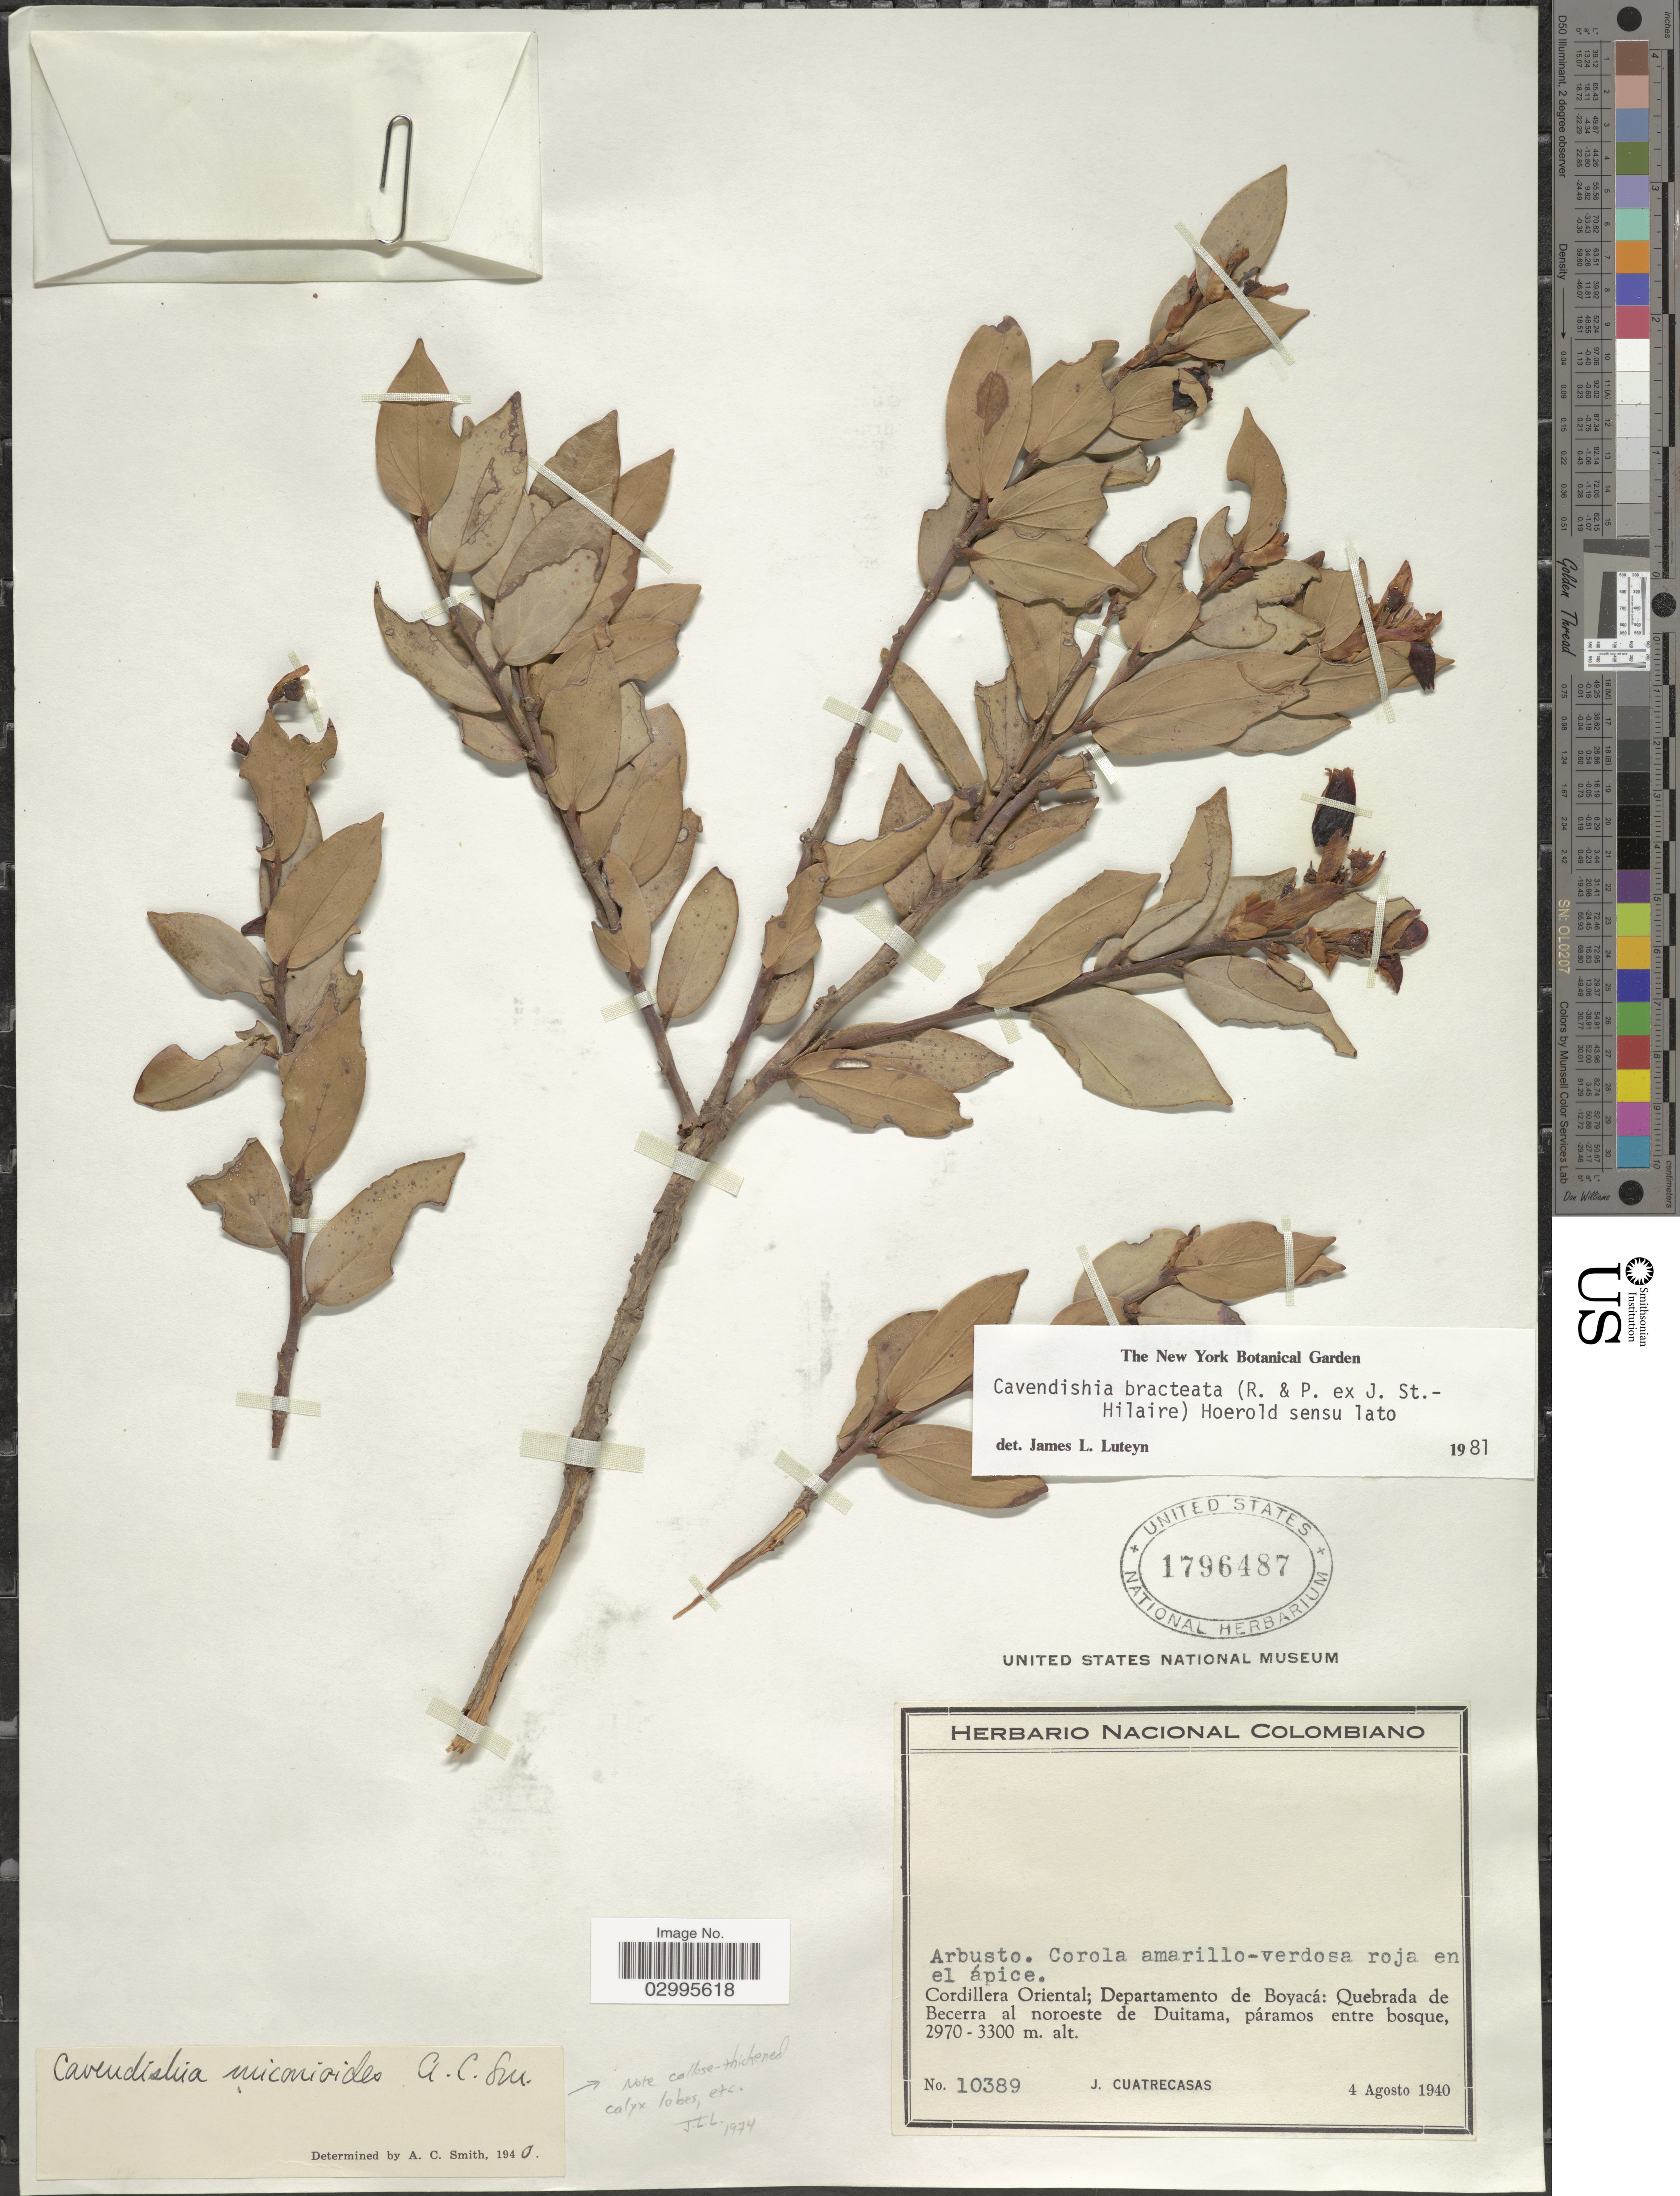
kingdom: Plantae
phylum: Tracheophyta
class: Magnoliopsida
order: Ericales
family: Ericaceae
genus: Cavendishia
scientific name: Cavendishia bracteata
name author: (Ruiz & Pav. ex J. St.-Hil.) Hoerold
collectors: J. Cuatrecasas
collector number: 10389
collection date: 1940-08-04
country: Colombia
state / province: Boyacá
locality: Cordillera Oriental; Departamento de Boyacá: Quebrada de Becerra al noroeste de Duitama.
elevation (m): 2970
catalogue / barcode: US 1796487